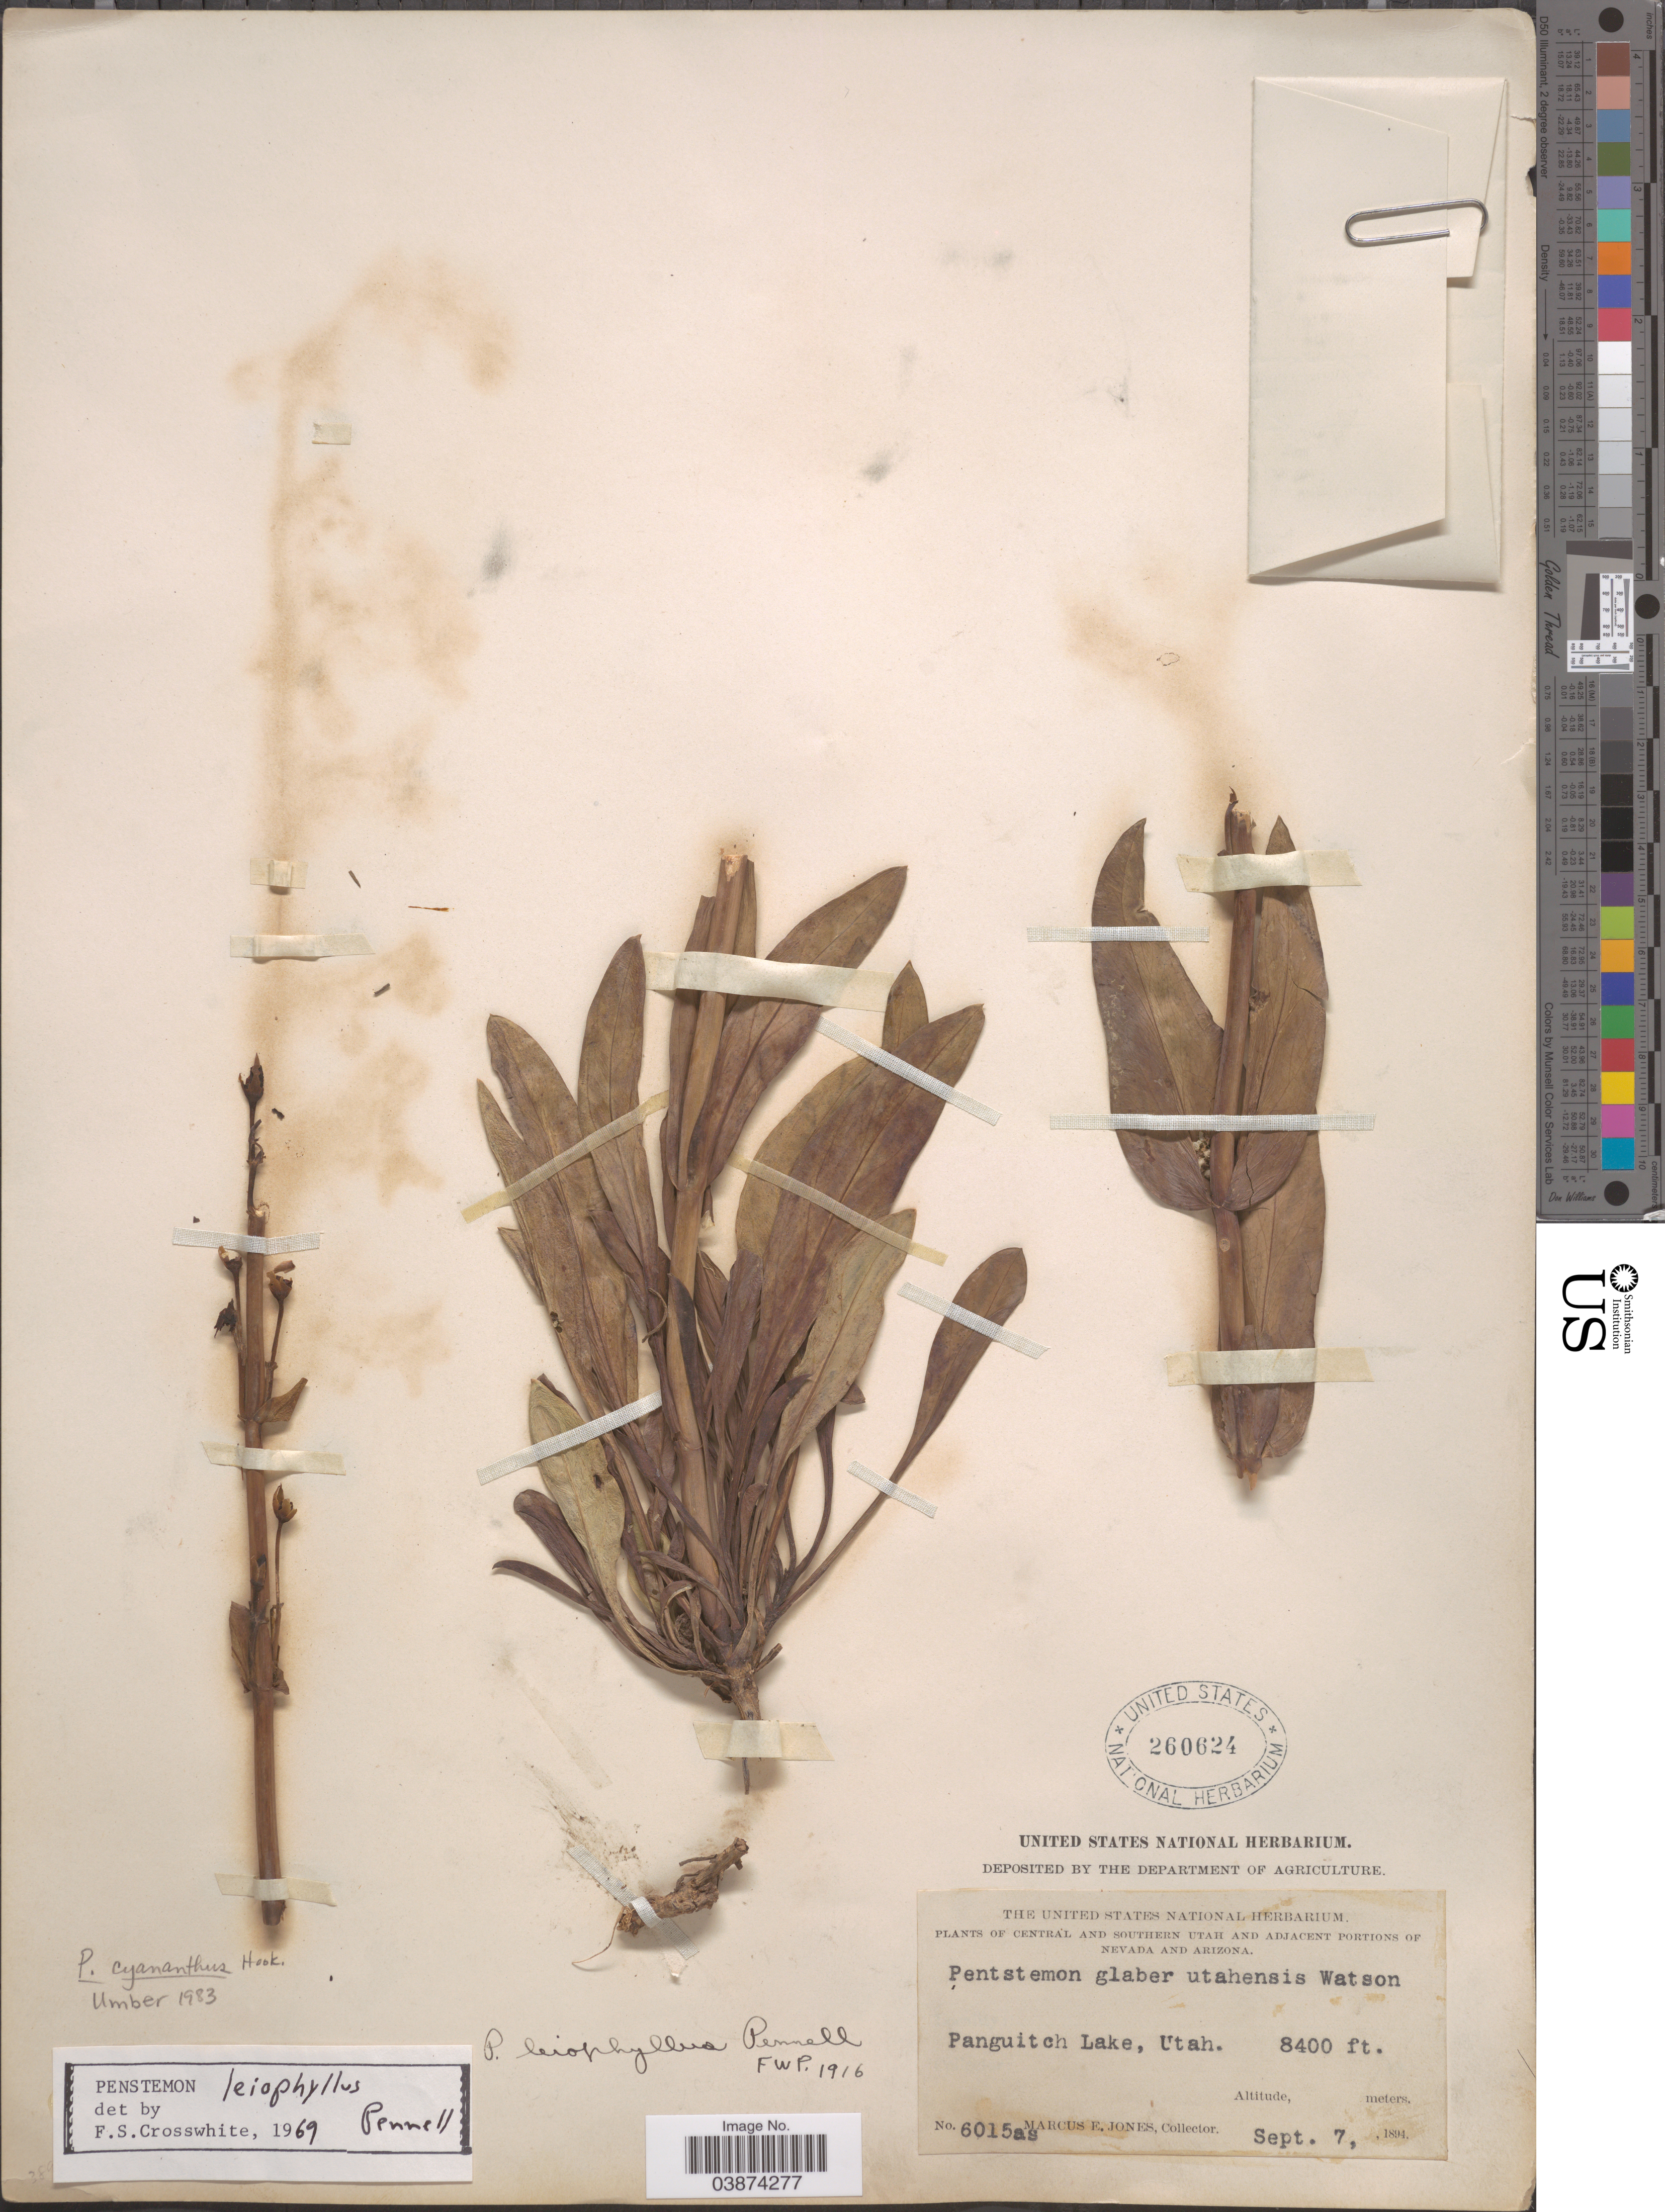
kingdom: Plantae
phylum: Tracheophyta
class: Magnoliopsida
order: Lamiales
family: Plantaginaceae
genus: Penstemon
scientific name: Penstemon cyananthus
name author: Hook.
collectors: M. E. Jones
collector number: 6015as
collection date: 1894-09-07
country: United States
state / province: Utah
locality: Central and Southern Utah. Panguitch Lake.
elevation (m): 2560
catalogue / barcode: US 260624